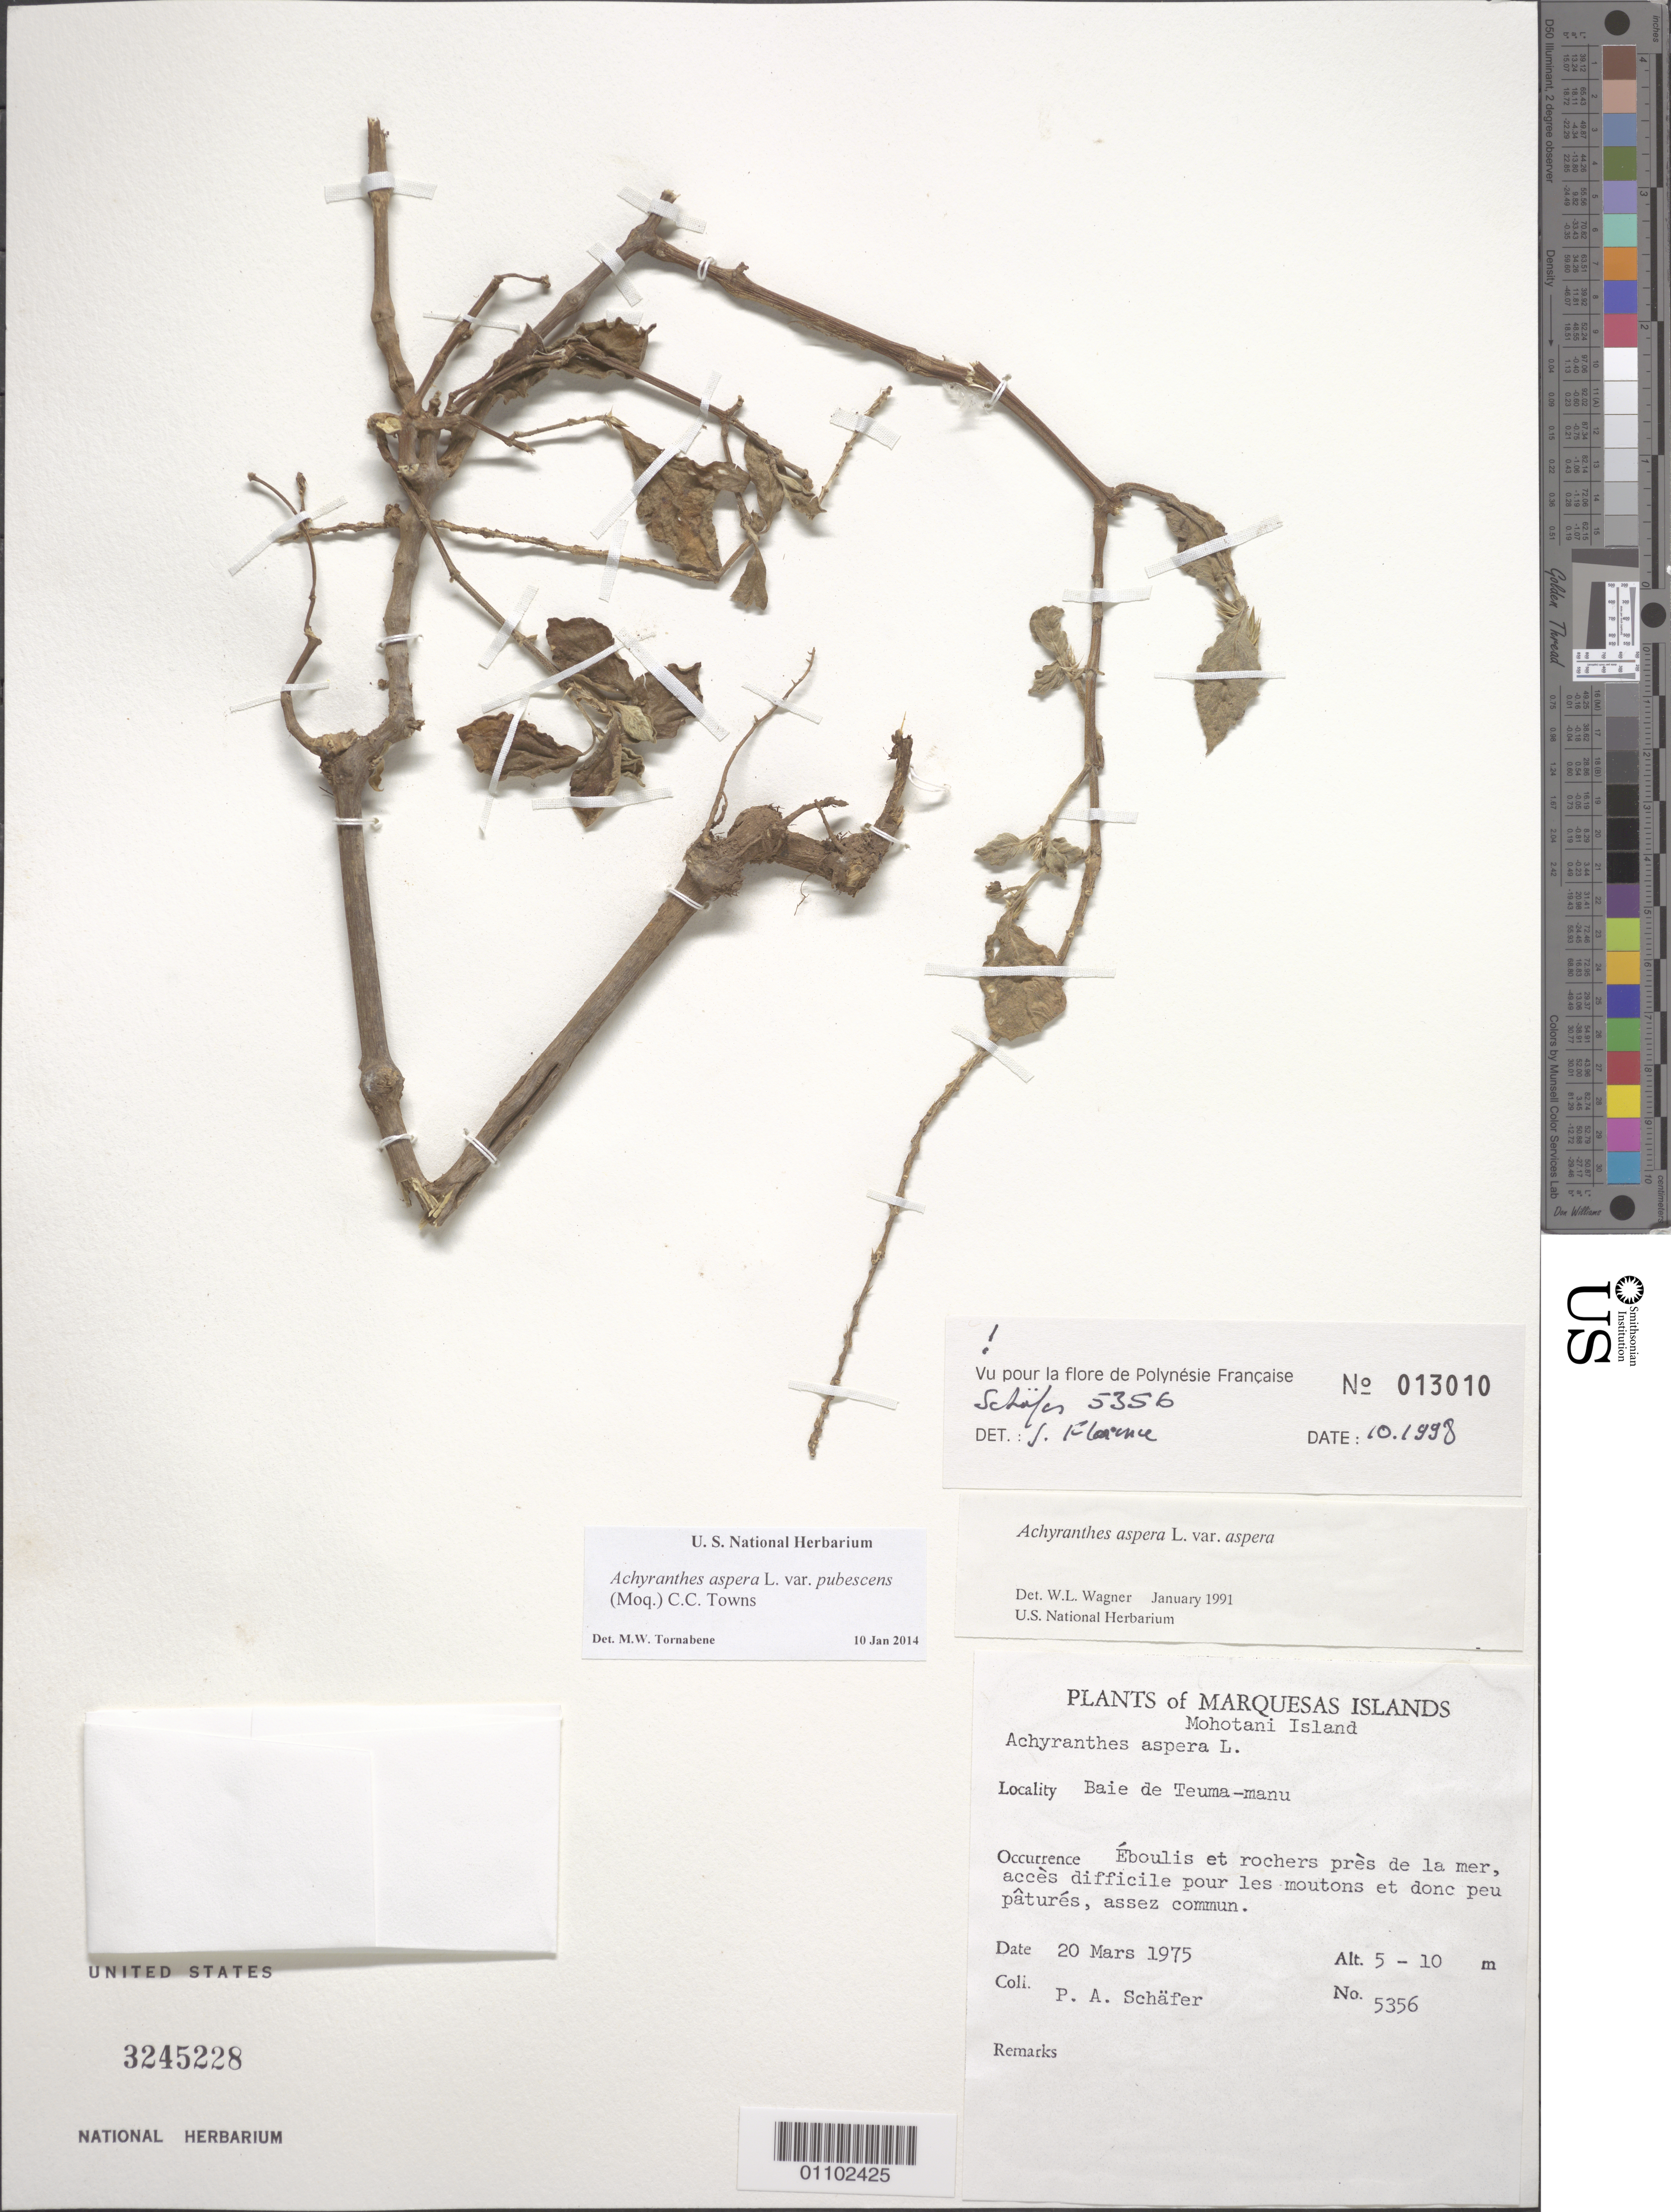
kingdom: Plantae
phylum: Tracheophyta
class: Magnoliopsida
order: Caryophyllales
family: Amaranthaceae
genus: Achyranthes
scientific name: Achyranthes aspera var. pubescens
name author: (Moq.) C. C. Towns.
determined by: Tornabene, Michael W., (BOT), Smithsonian Institution - National Museum of Natural History (UNITED STATES)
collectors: P. A. Schäfer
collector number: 5356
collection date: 1975-03-20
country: French Polynesia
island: Mohotani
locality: Baie de Teuma-manu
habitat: Éboulis et rochers près de la mer, accès difficile pour les moutons et donc peu pâturés, assez commun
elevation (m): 5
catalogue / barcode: US 3245228